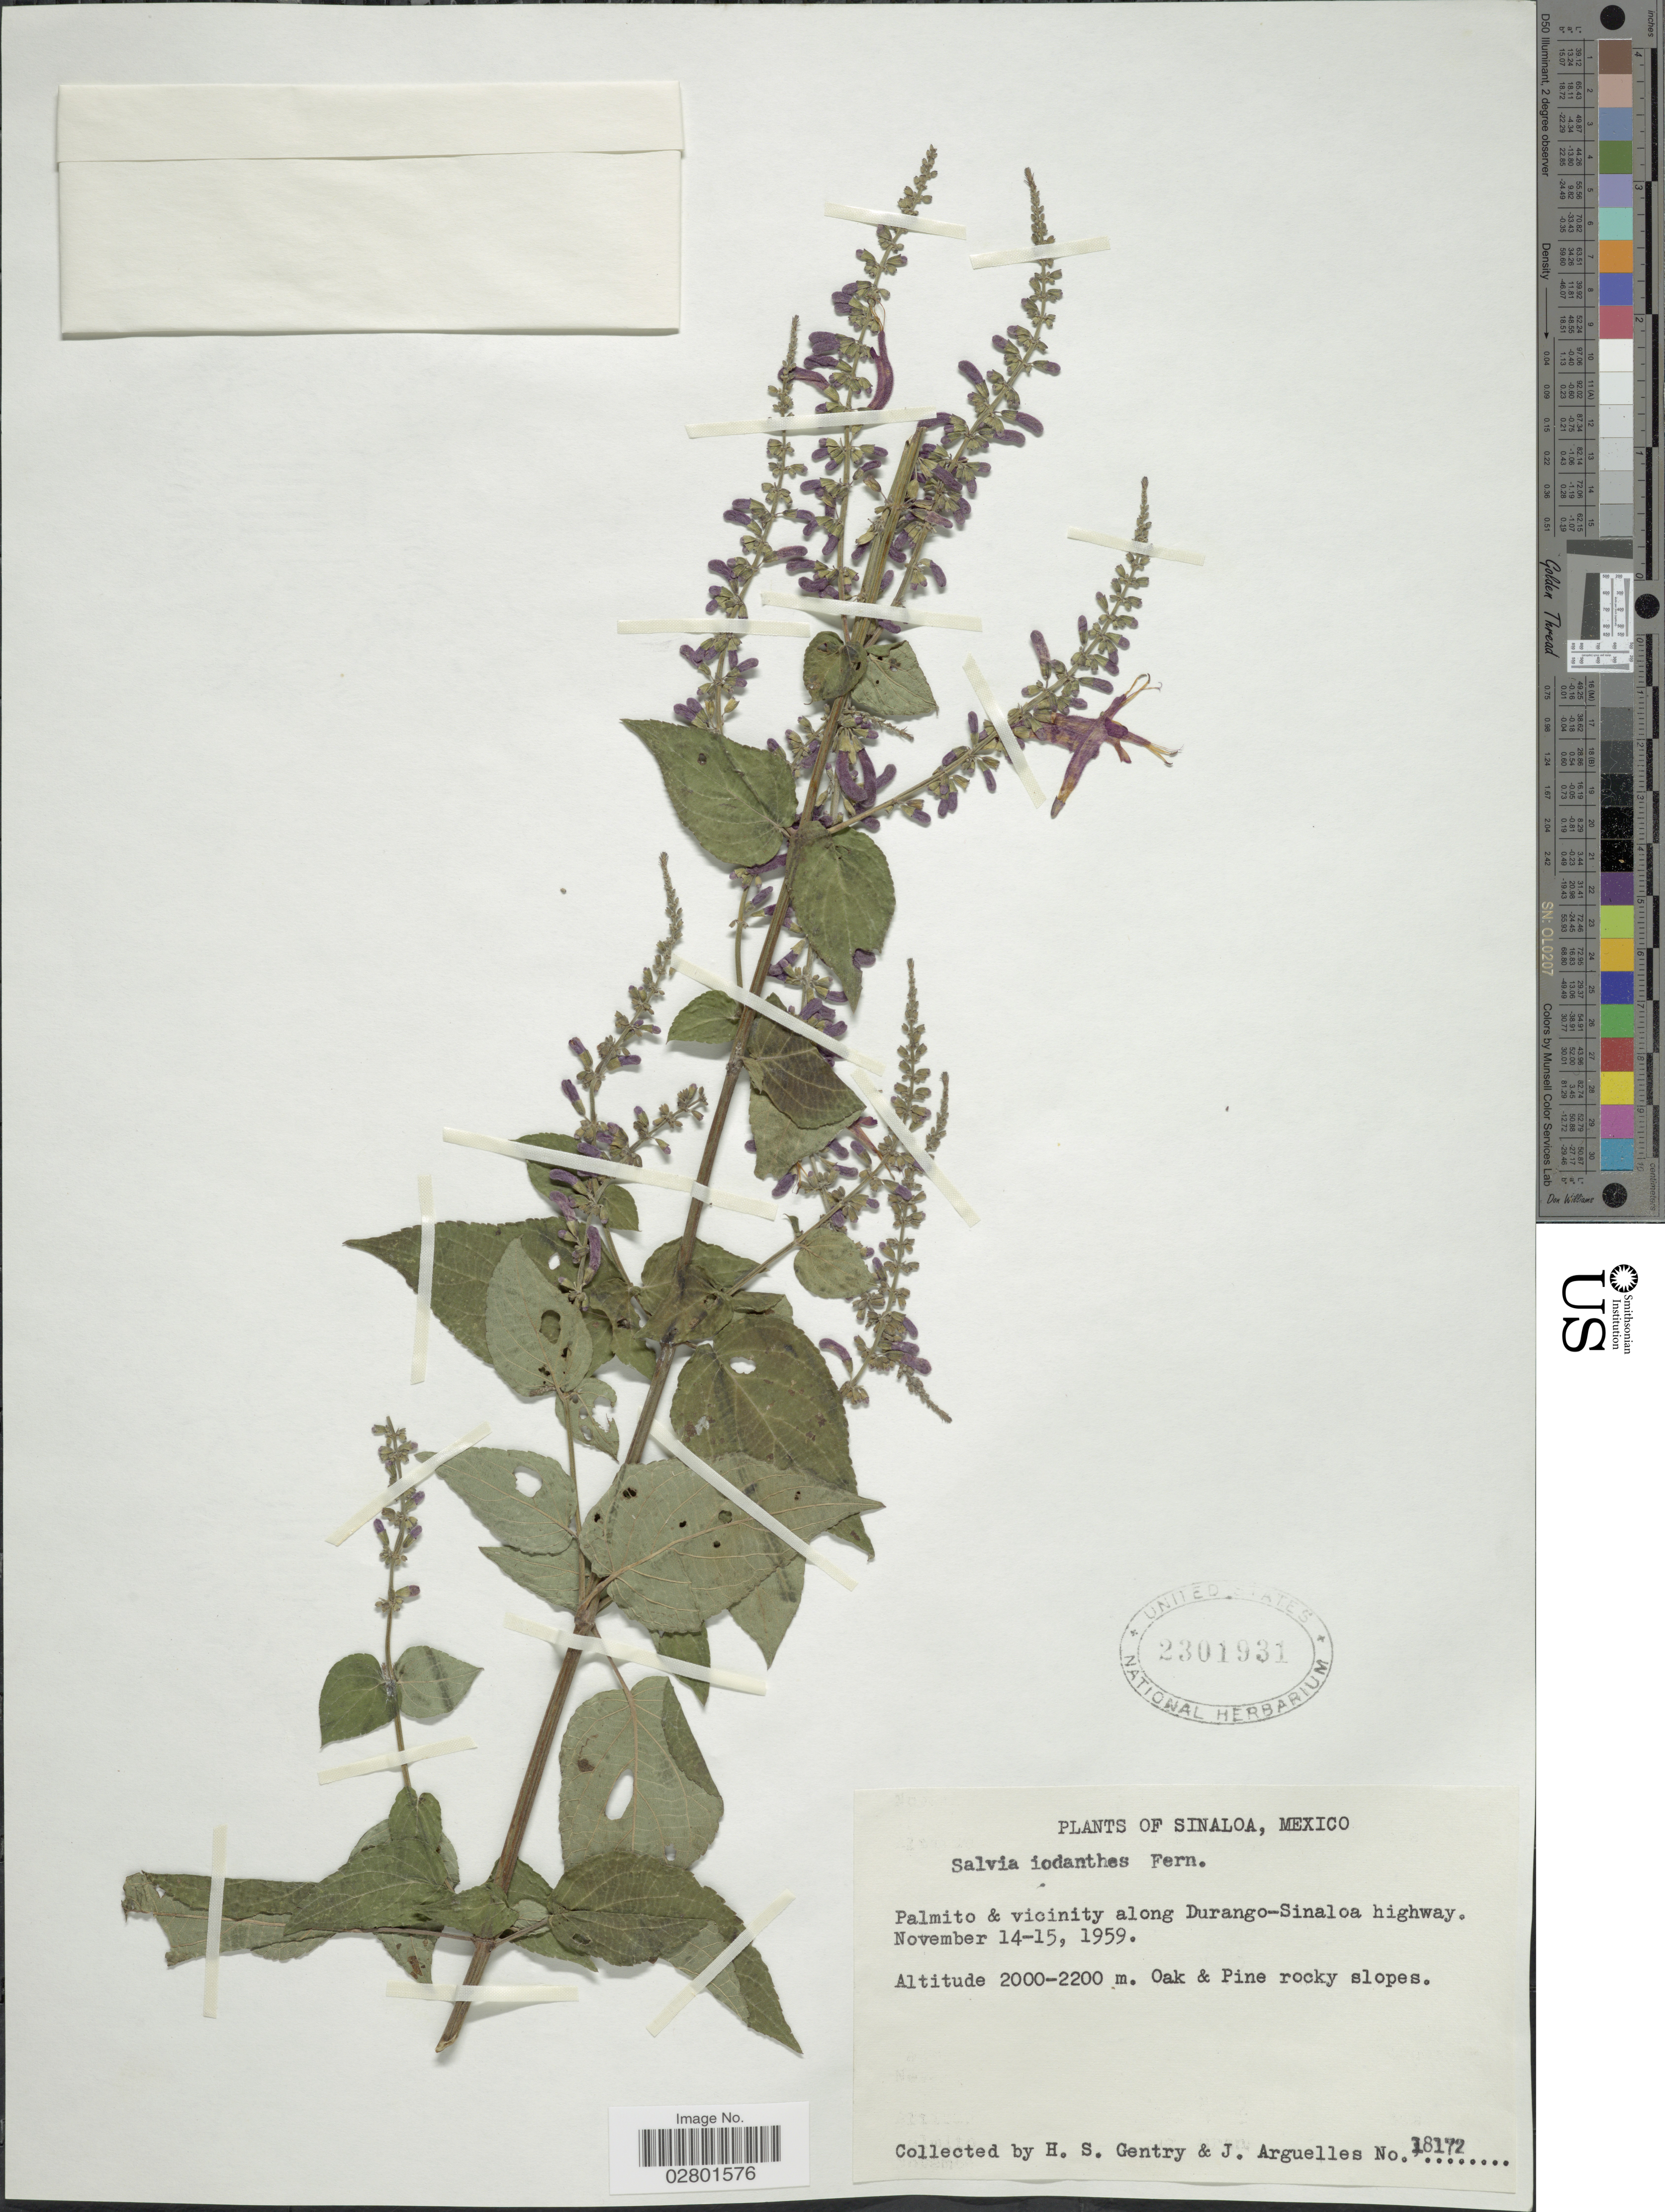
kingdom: Plantae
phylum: Tracheophyta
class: Magnoliopsida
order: Lamiales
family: Lamiaceae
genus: Salvia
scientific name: Salvia iodantha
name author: Fernald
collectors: H. S. Gentry & J. Arguelles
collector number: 18172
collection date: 1959-11-14/1959-11-15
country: Mexico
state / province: Sinaloa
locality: Palmito & vicinity along Durango-Sinaloa highway.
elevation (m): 2000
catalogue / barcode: US 2301931